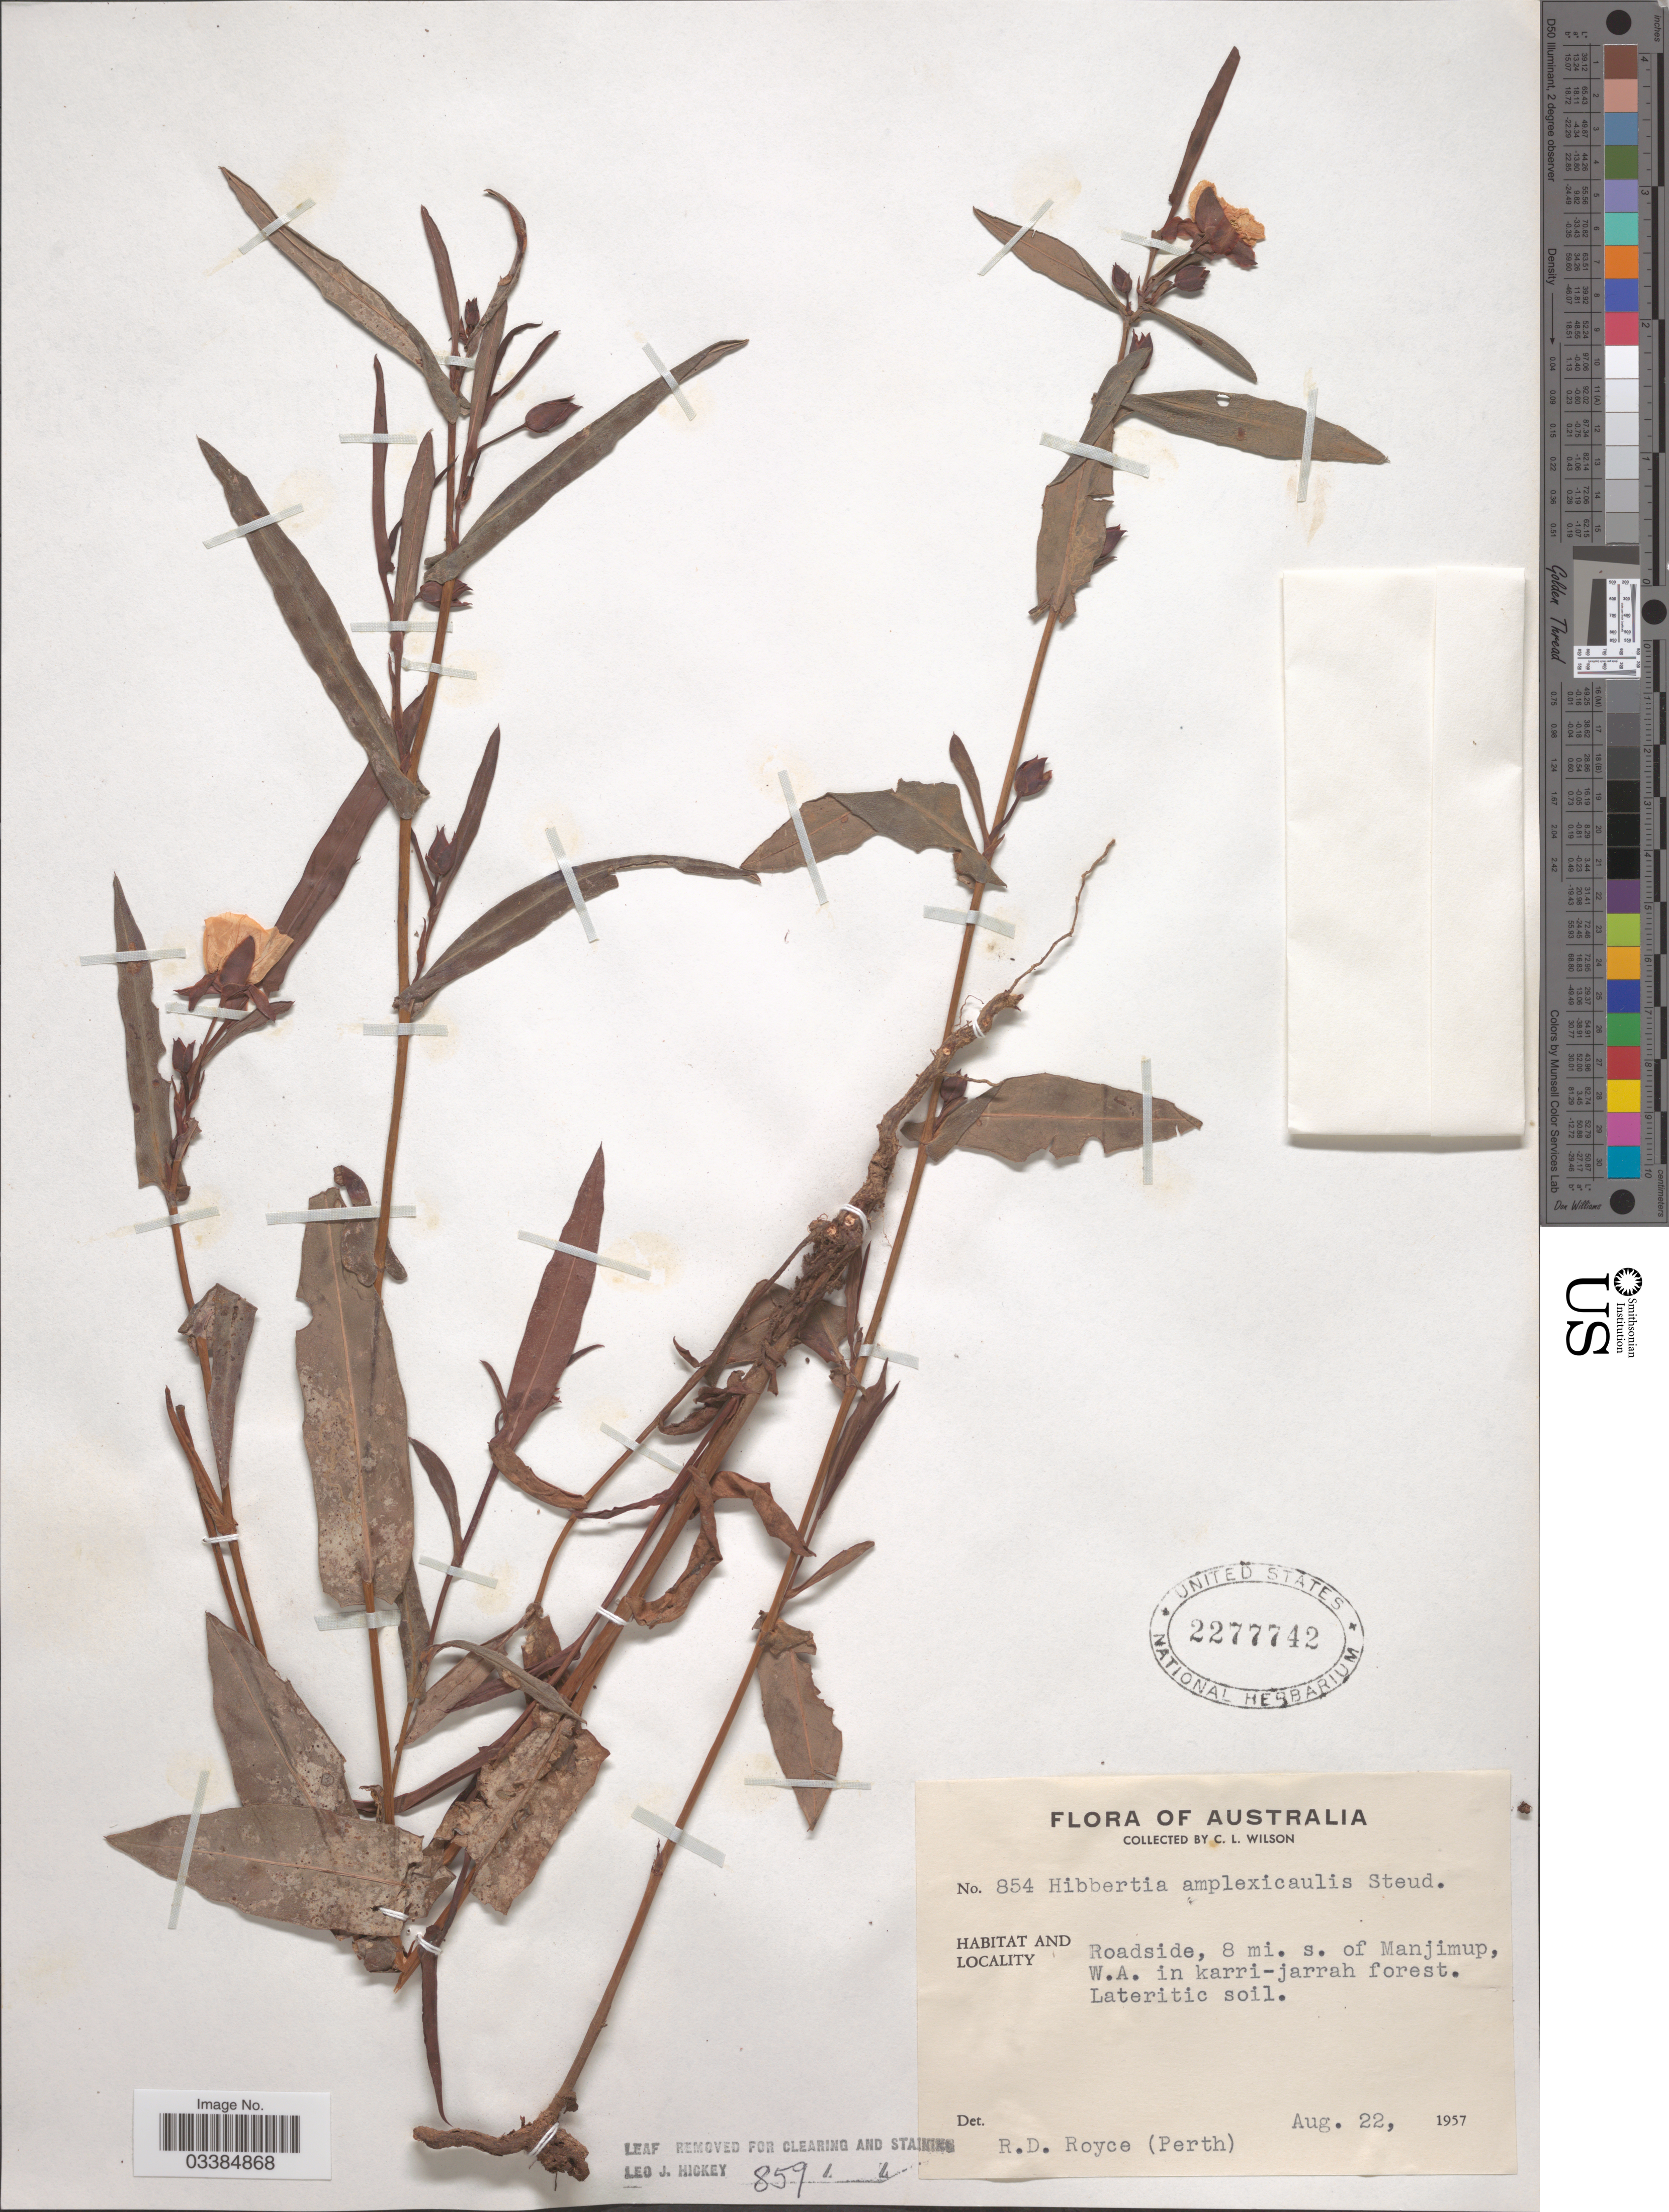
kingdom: Plantae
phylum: Tracheophyta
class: Magnoliopsida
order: Dilleniales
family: Dilleniaceae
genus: Hibbertia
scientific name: Hibbertia amplexicaulis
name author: Steud.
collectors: C. L. Wilson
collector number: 854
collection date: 1957-08-22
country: Australia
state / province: Western Australia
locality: Roadside, 8 mi. s. of Manjimup, W. A. in karri-jarrah forest.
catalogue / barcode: US 2277742